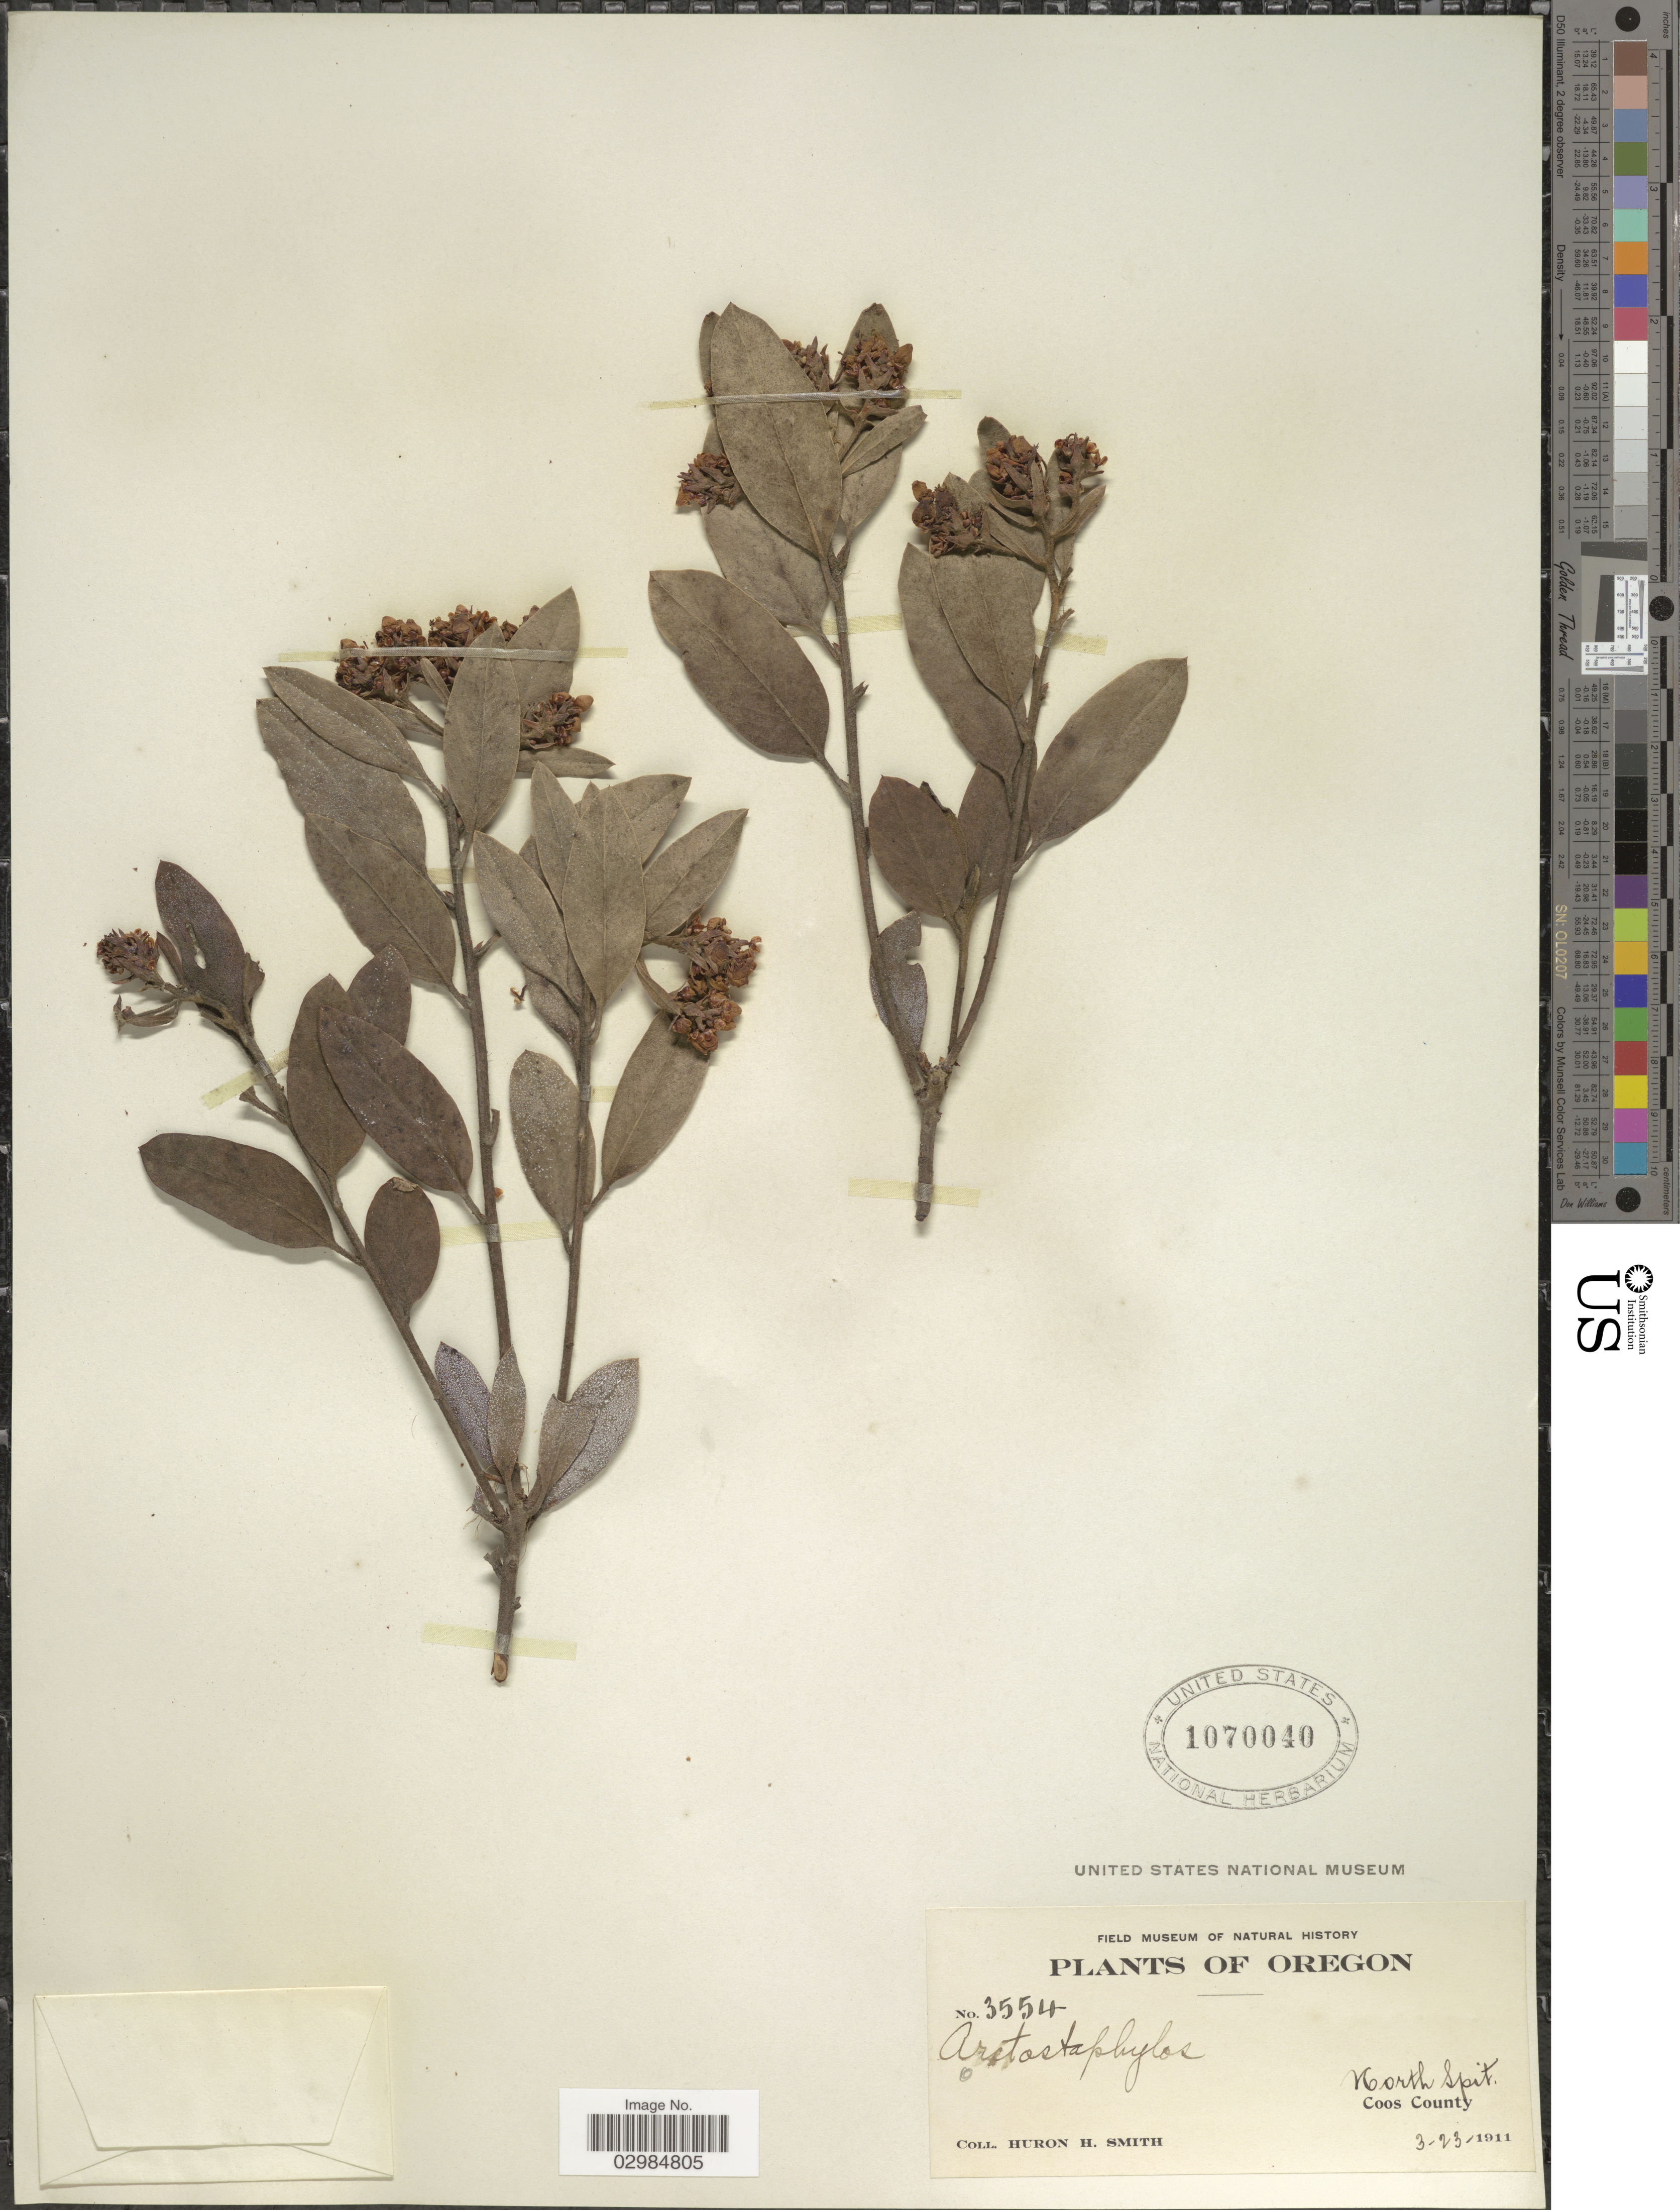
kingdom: Plantae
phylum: Tracheophyta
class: Magnoliopsida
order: Ericales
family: Ericaceae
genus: Arctostaphylos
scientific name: Arctostaphylos tomentosa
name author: (Pursh) Lindl.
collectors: Huron H. Smith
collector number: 3554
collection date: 1911-03-23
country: United States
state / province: Oregon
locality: North Spit. Coos County.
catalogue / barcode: US 1070040